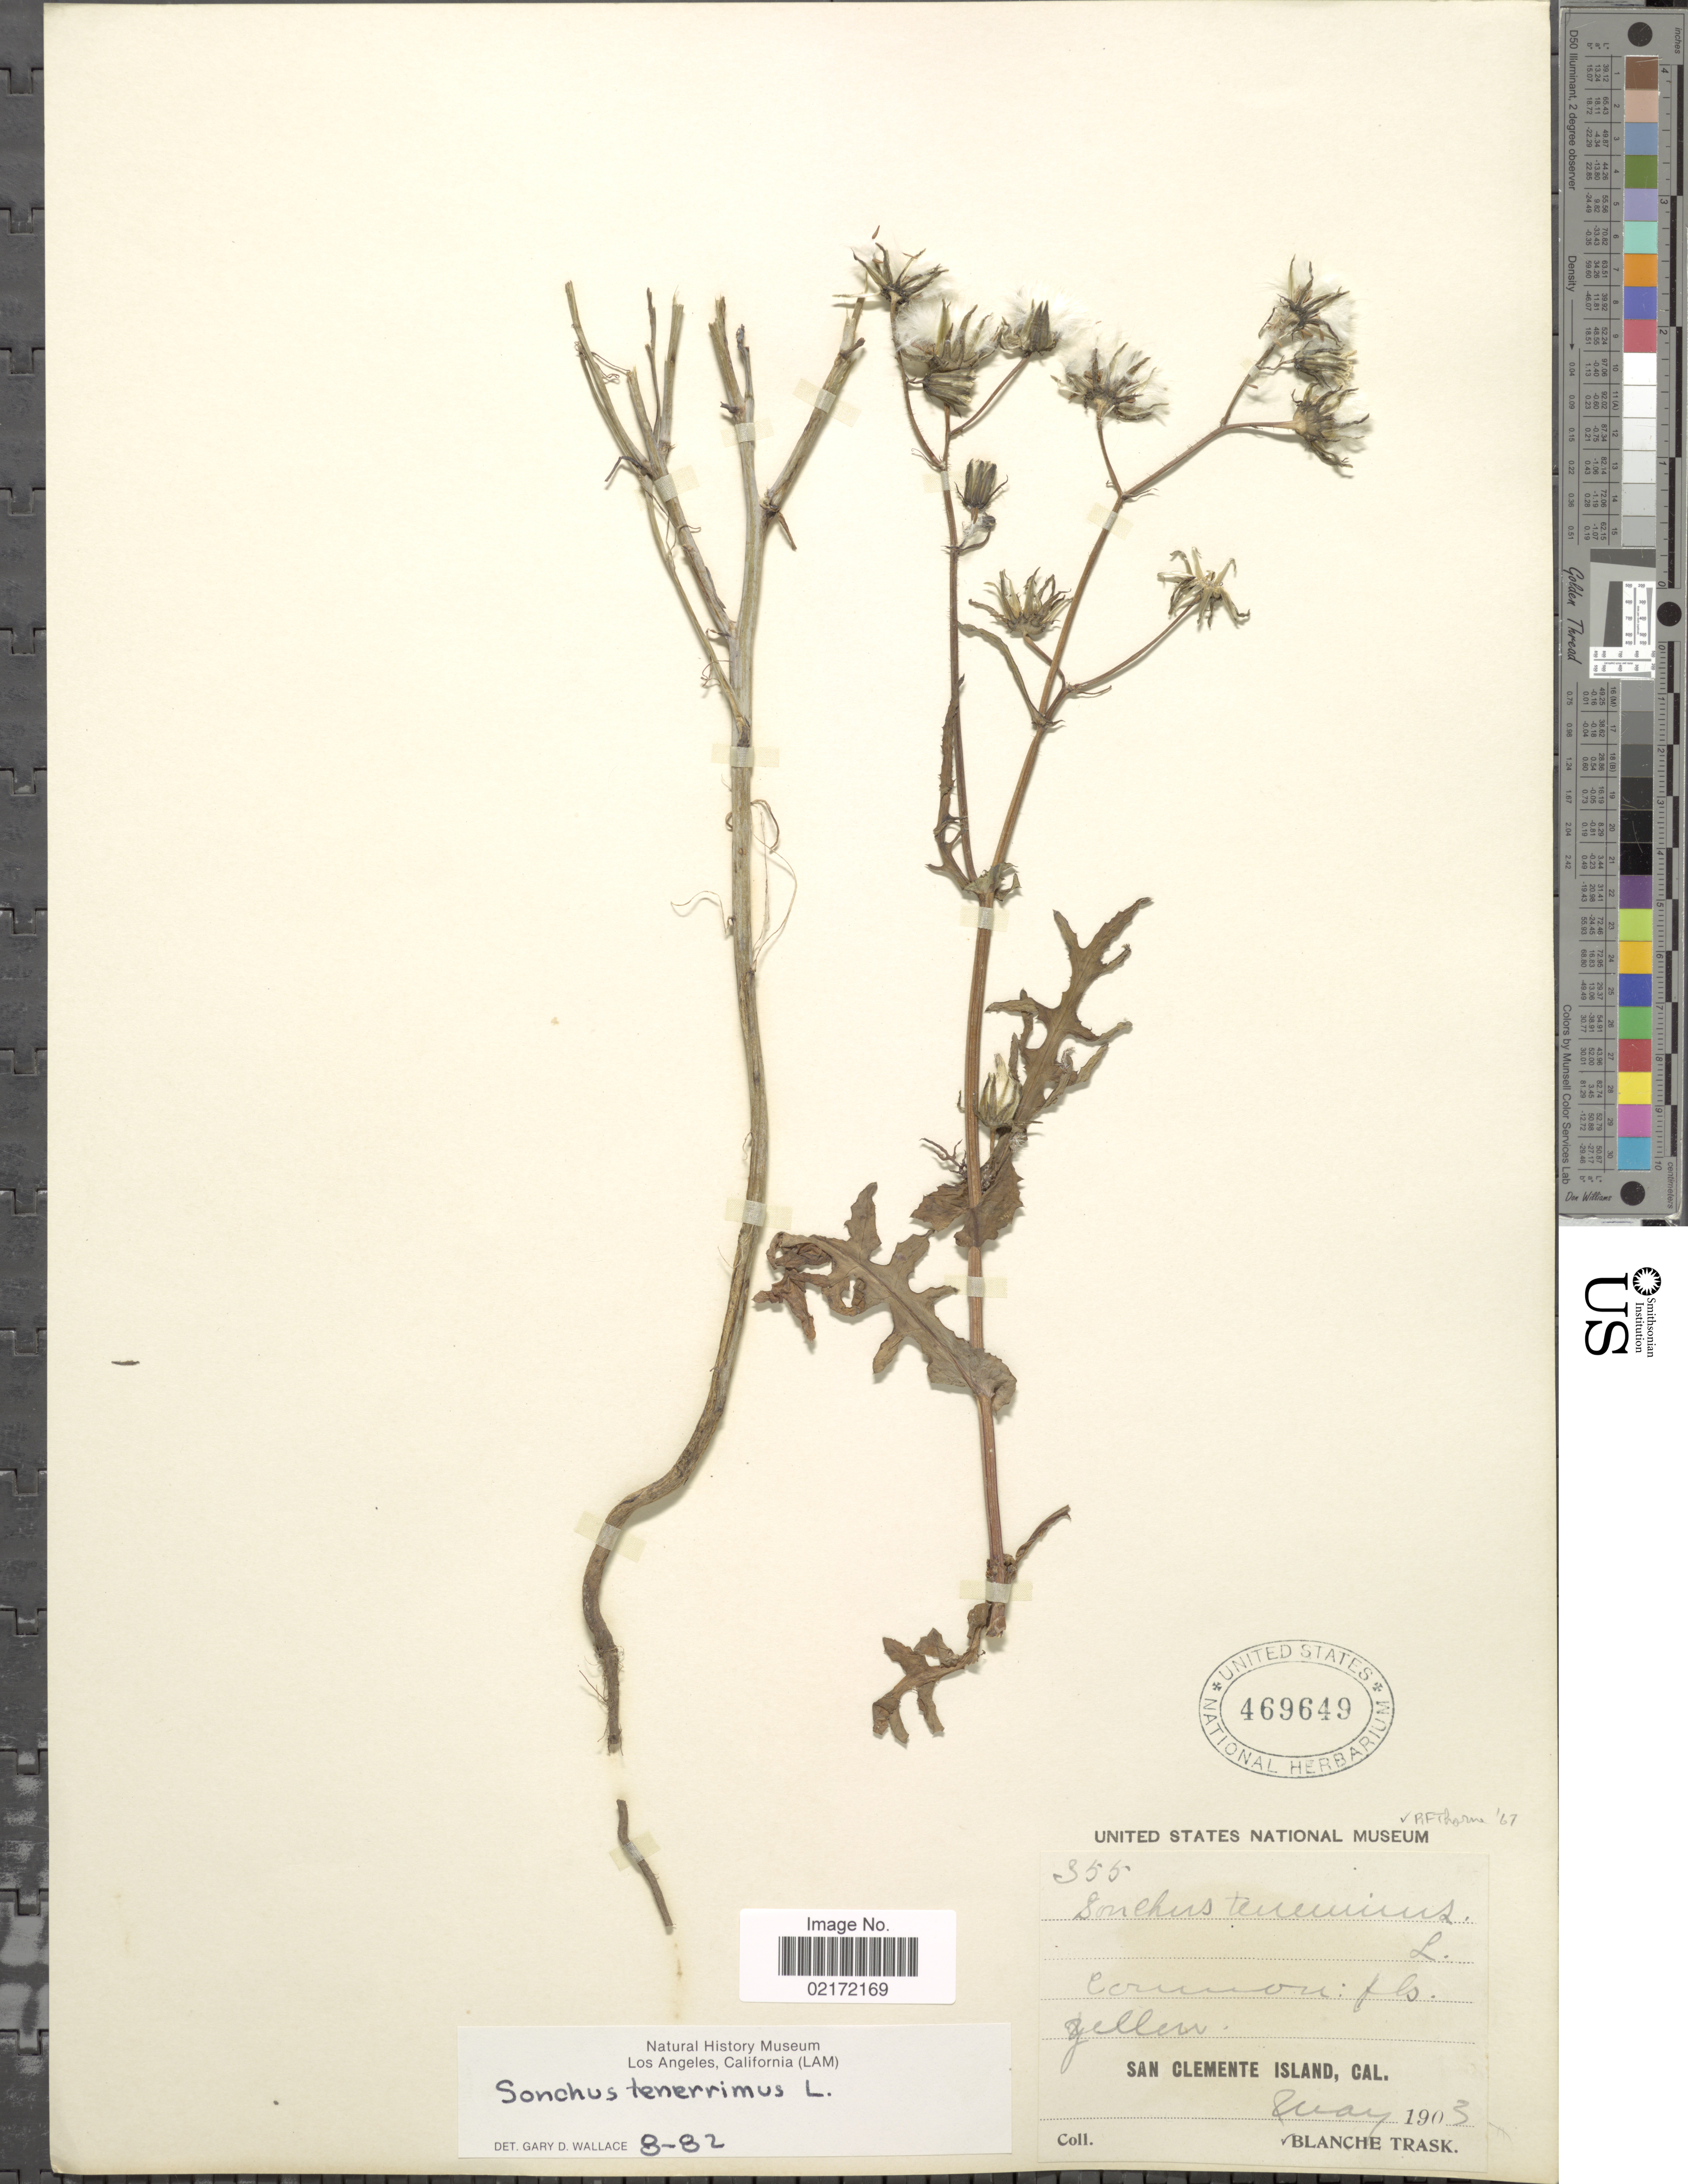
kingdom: Plantae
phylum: Tracheophyta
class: Magnoliopsida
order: Asterales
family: Asteraceae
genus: Sonchus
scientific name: Sonchus tenerrimus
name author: L.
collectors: B. Trask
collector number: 355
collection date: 1903-05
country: United States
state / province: California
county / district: Los Angeles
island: San Clemente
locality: San Clemente Island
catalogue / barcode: US 469649